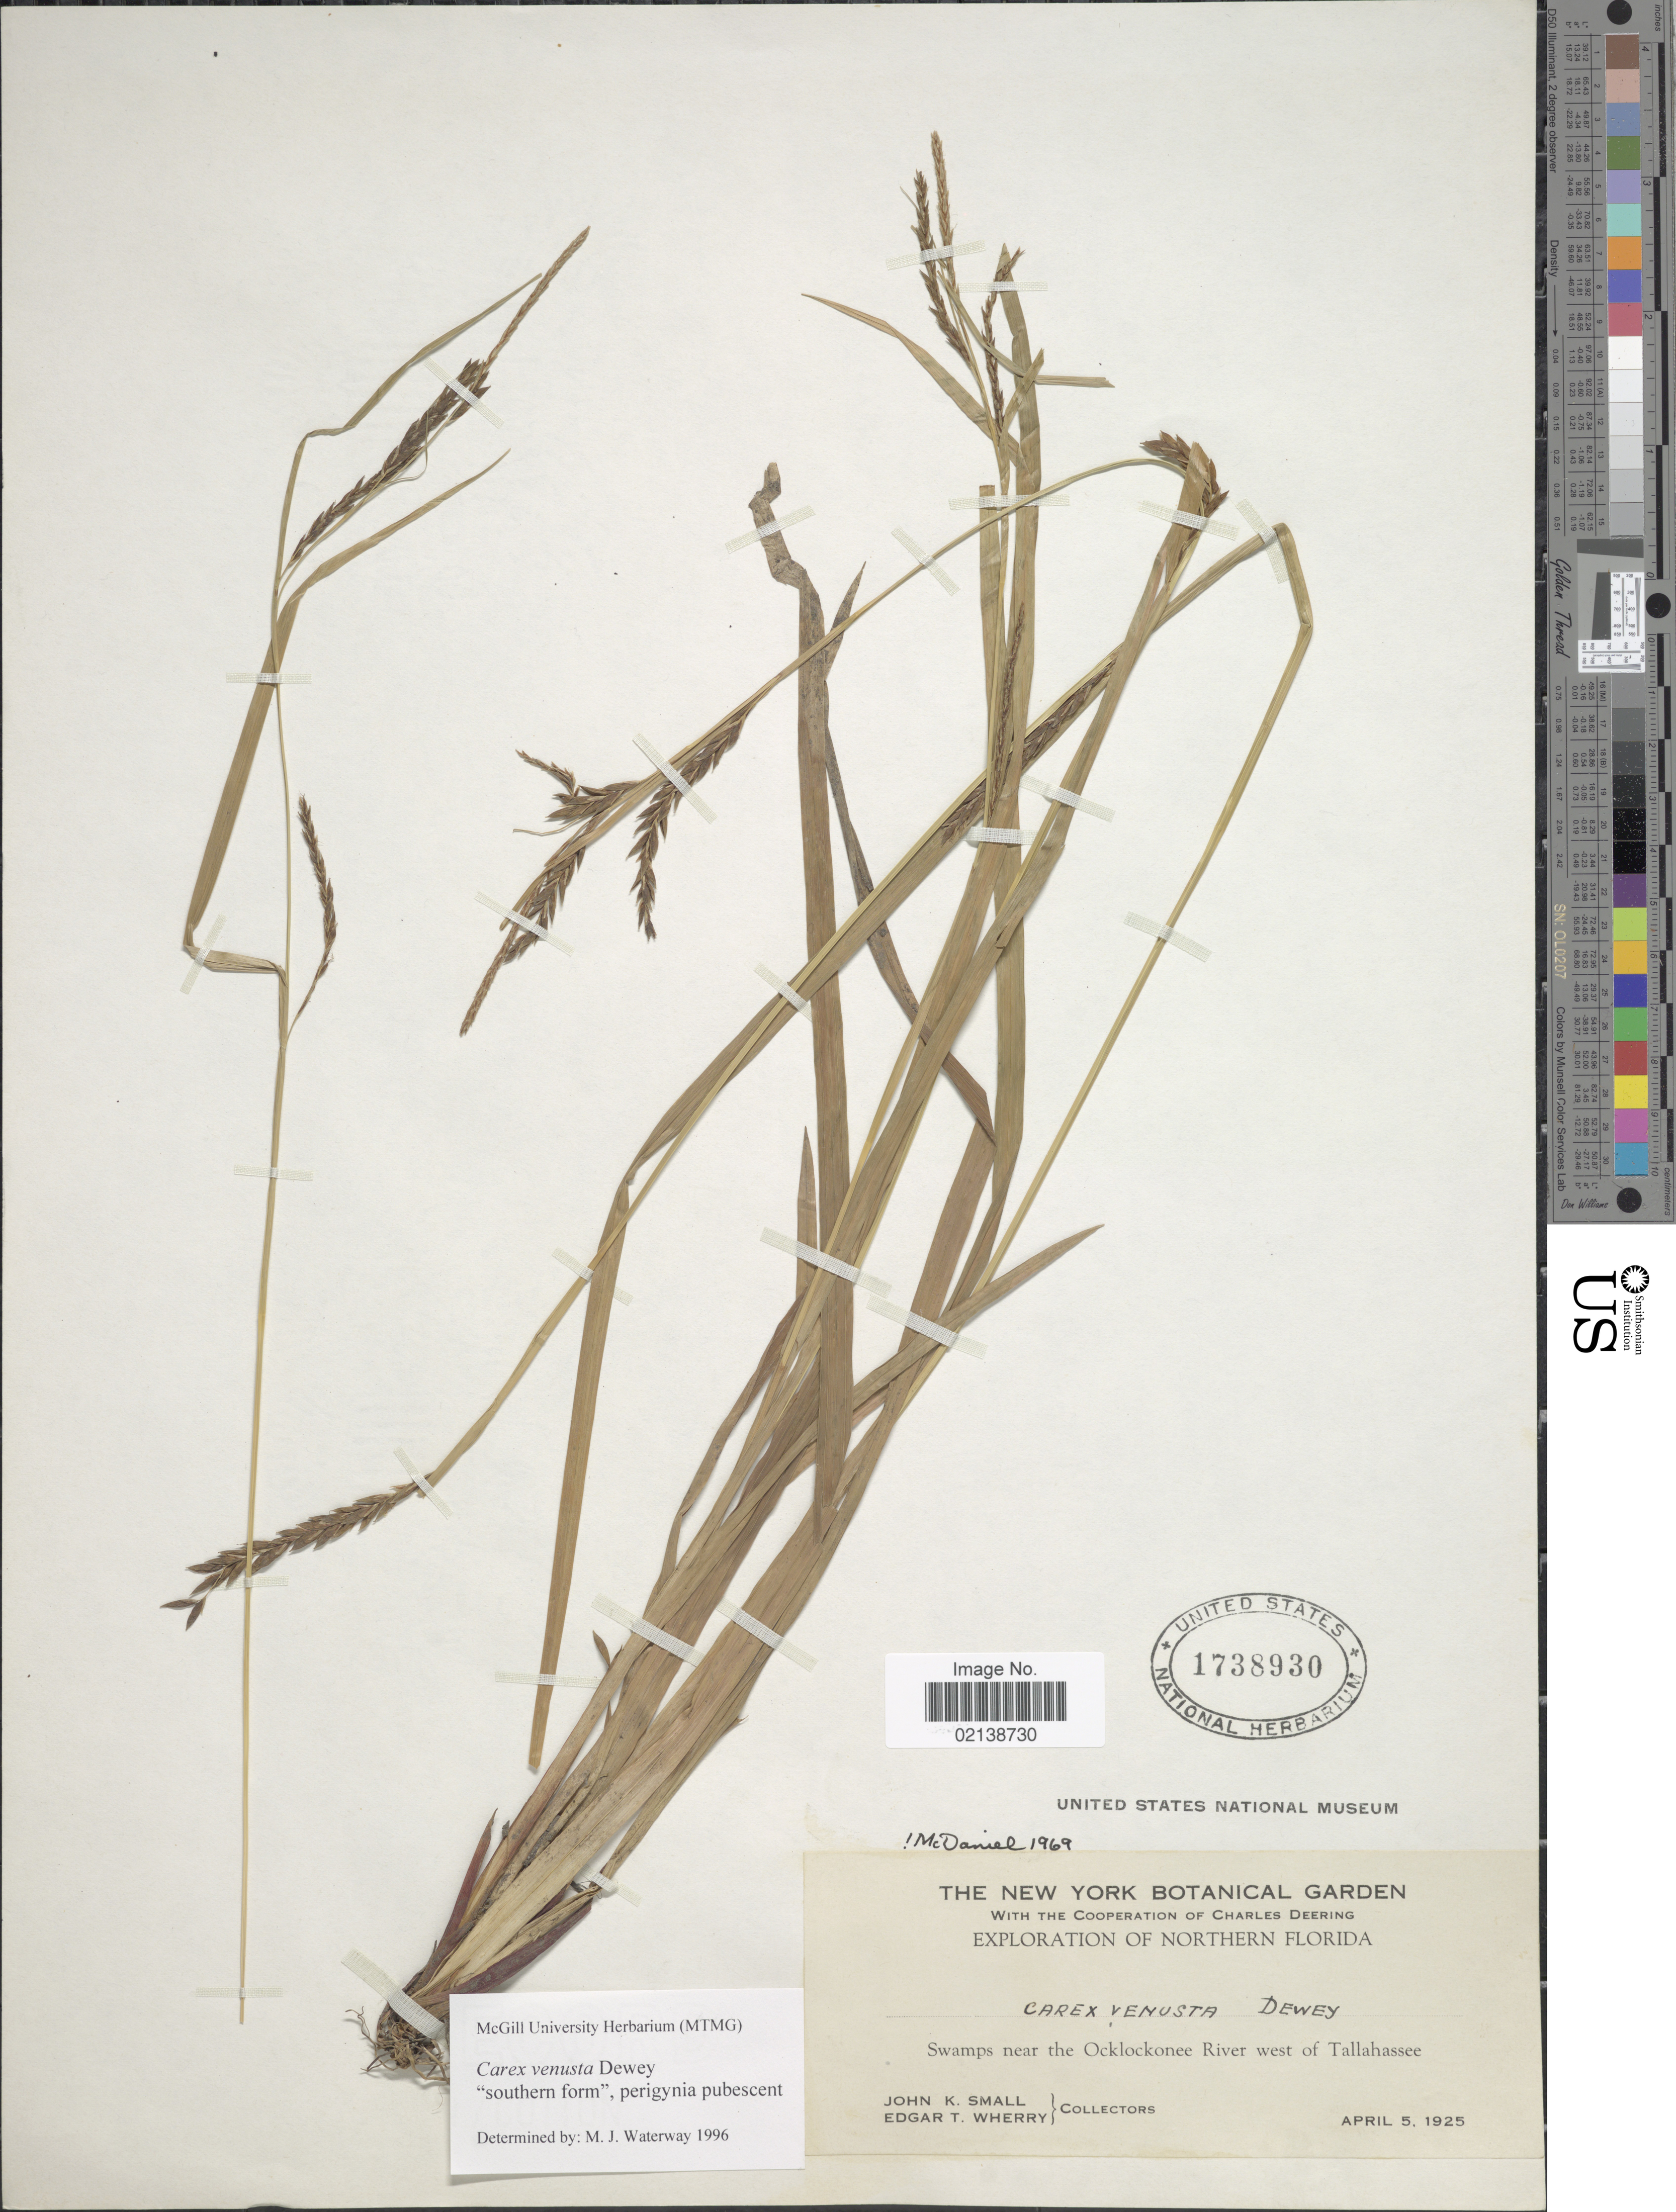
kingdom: Plantae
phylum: Tracheophyta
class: Liliopsida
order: Poales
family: Cyperaceae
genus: Carex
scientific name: Carex venusta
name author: Dewey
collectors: J. K. Small & E. T. Wherry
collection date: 1925-04-05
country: United States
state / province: Florida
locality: Northern Florida, Swamps near the Ocklockonee River west of Tallahassee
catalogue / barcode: US 1738930